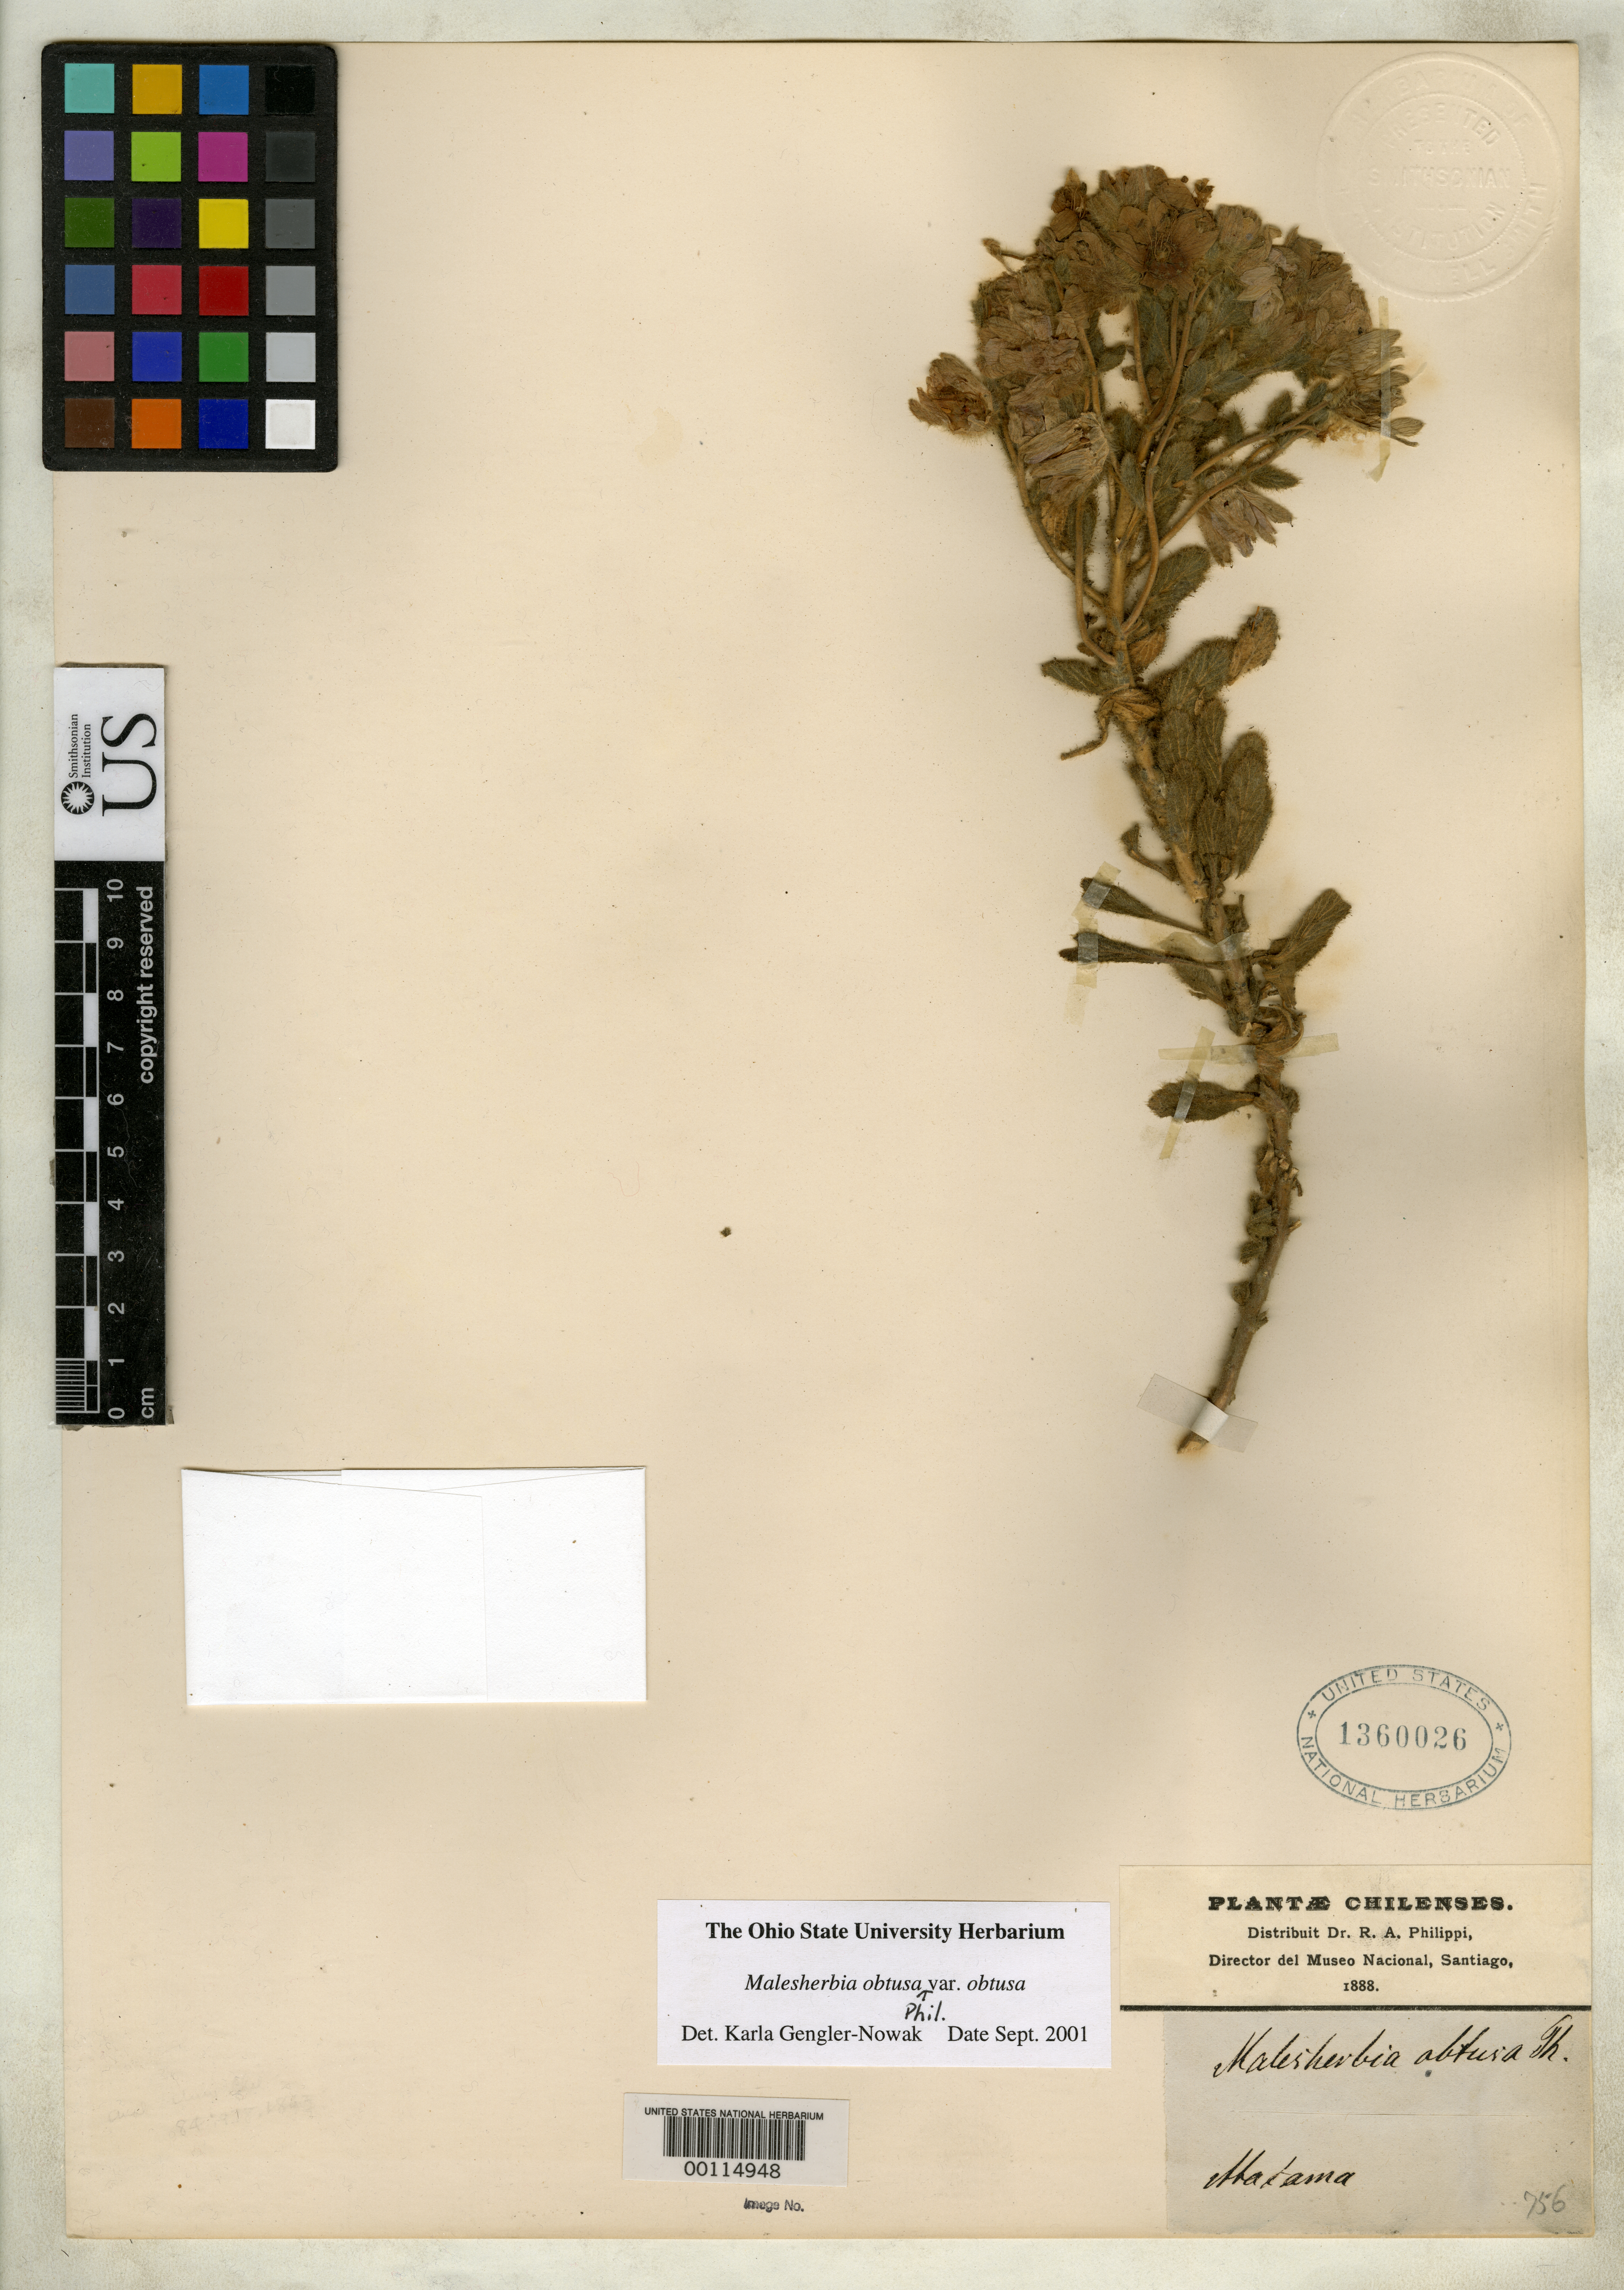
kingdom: Plantae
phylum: Tracheophyta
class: Magnoliopsida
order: Malpighiales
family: Malesherbiaceae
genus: Malesherbia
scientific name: Malesherbia obtusa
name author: Phil.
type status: Isotype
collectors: R. A. Philippi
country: Chile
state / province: Atacama (III)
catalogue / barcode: US 1360026